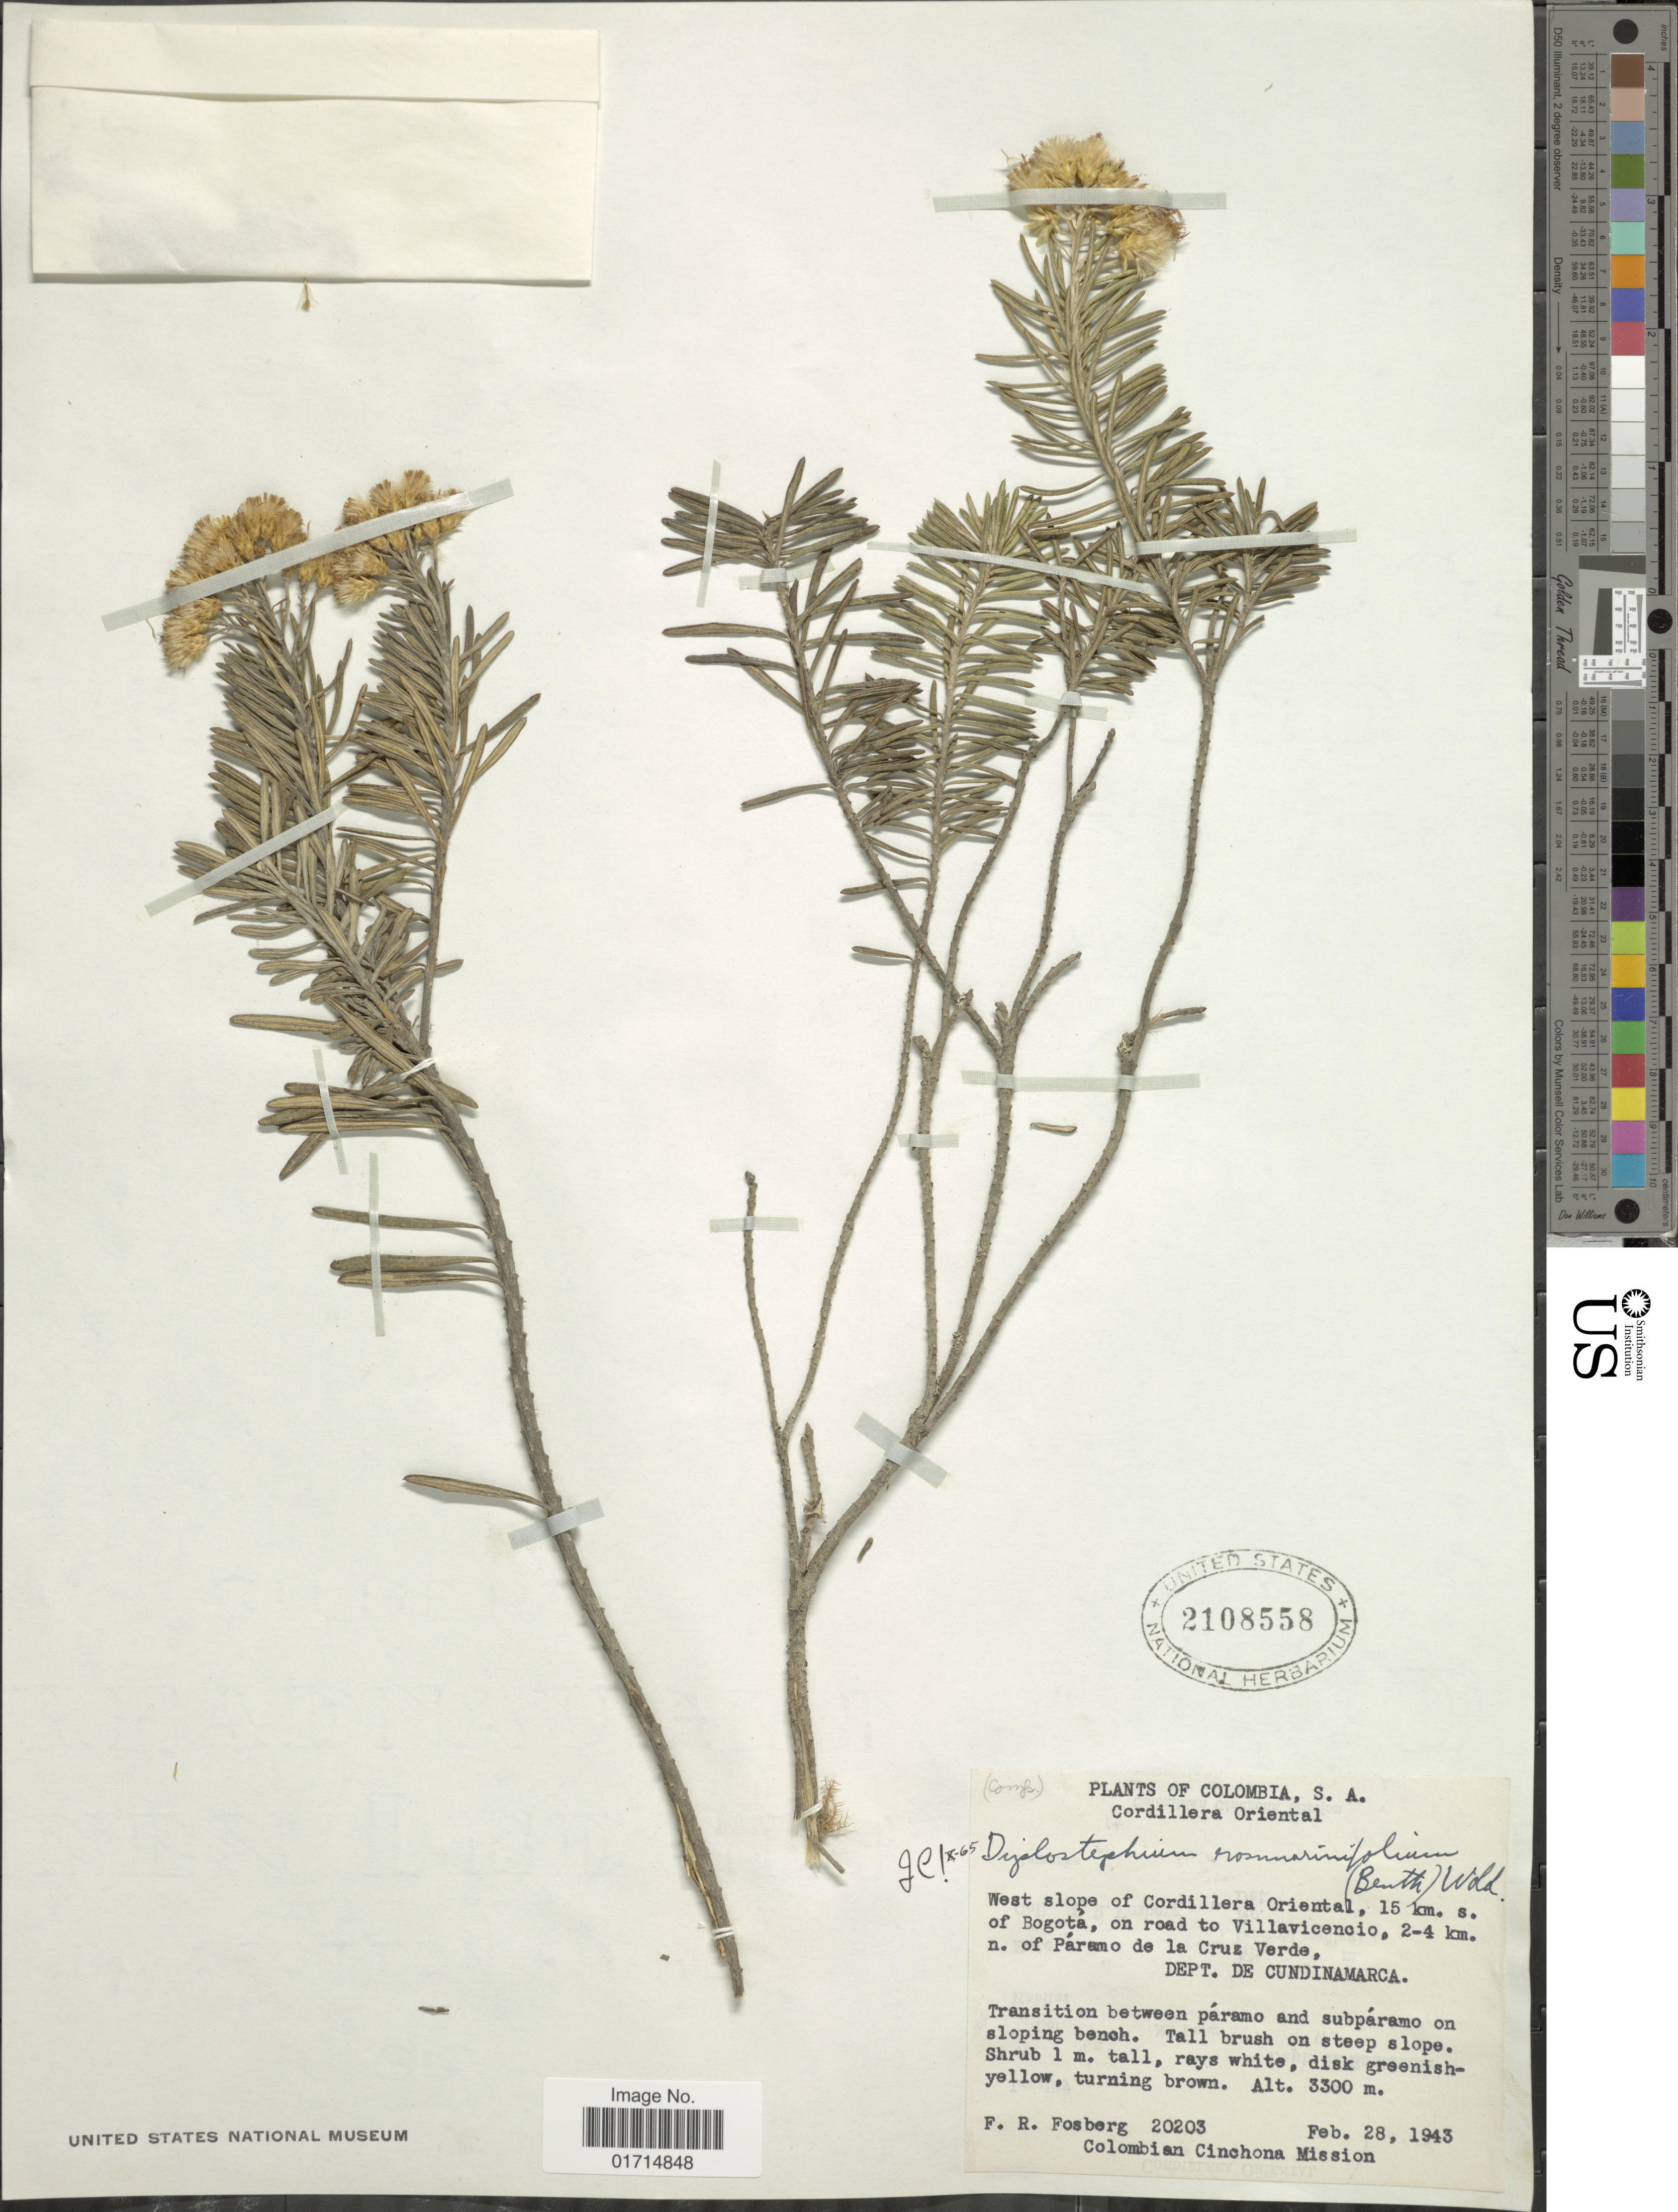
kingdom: Plantae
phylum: Tracheophyta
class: Magnoliopsida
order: Asterales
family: Asteraceae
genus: Diplostephium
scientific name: Diplostephium rosmarinifolium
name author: (Benth.) Wedd.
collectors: F. R. Fosberg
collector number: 20203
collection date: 1943-02-28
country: Colombia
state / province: Cundinamarca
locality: Colombia, S. A. Cordillera Oriental. West slope of Cordillera Oriental, 15 km. s. of Bogota, on road to Villavicencio, 2-4 km. n. of Paramo de la Cruza Verde. Dept. de Cundinamarca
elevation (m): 3300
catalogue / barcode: US 2108558